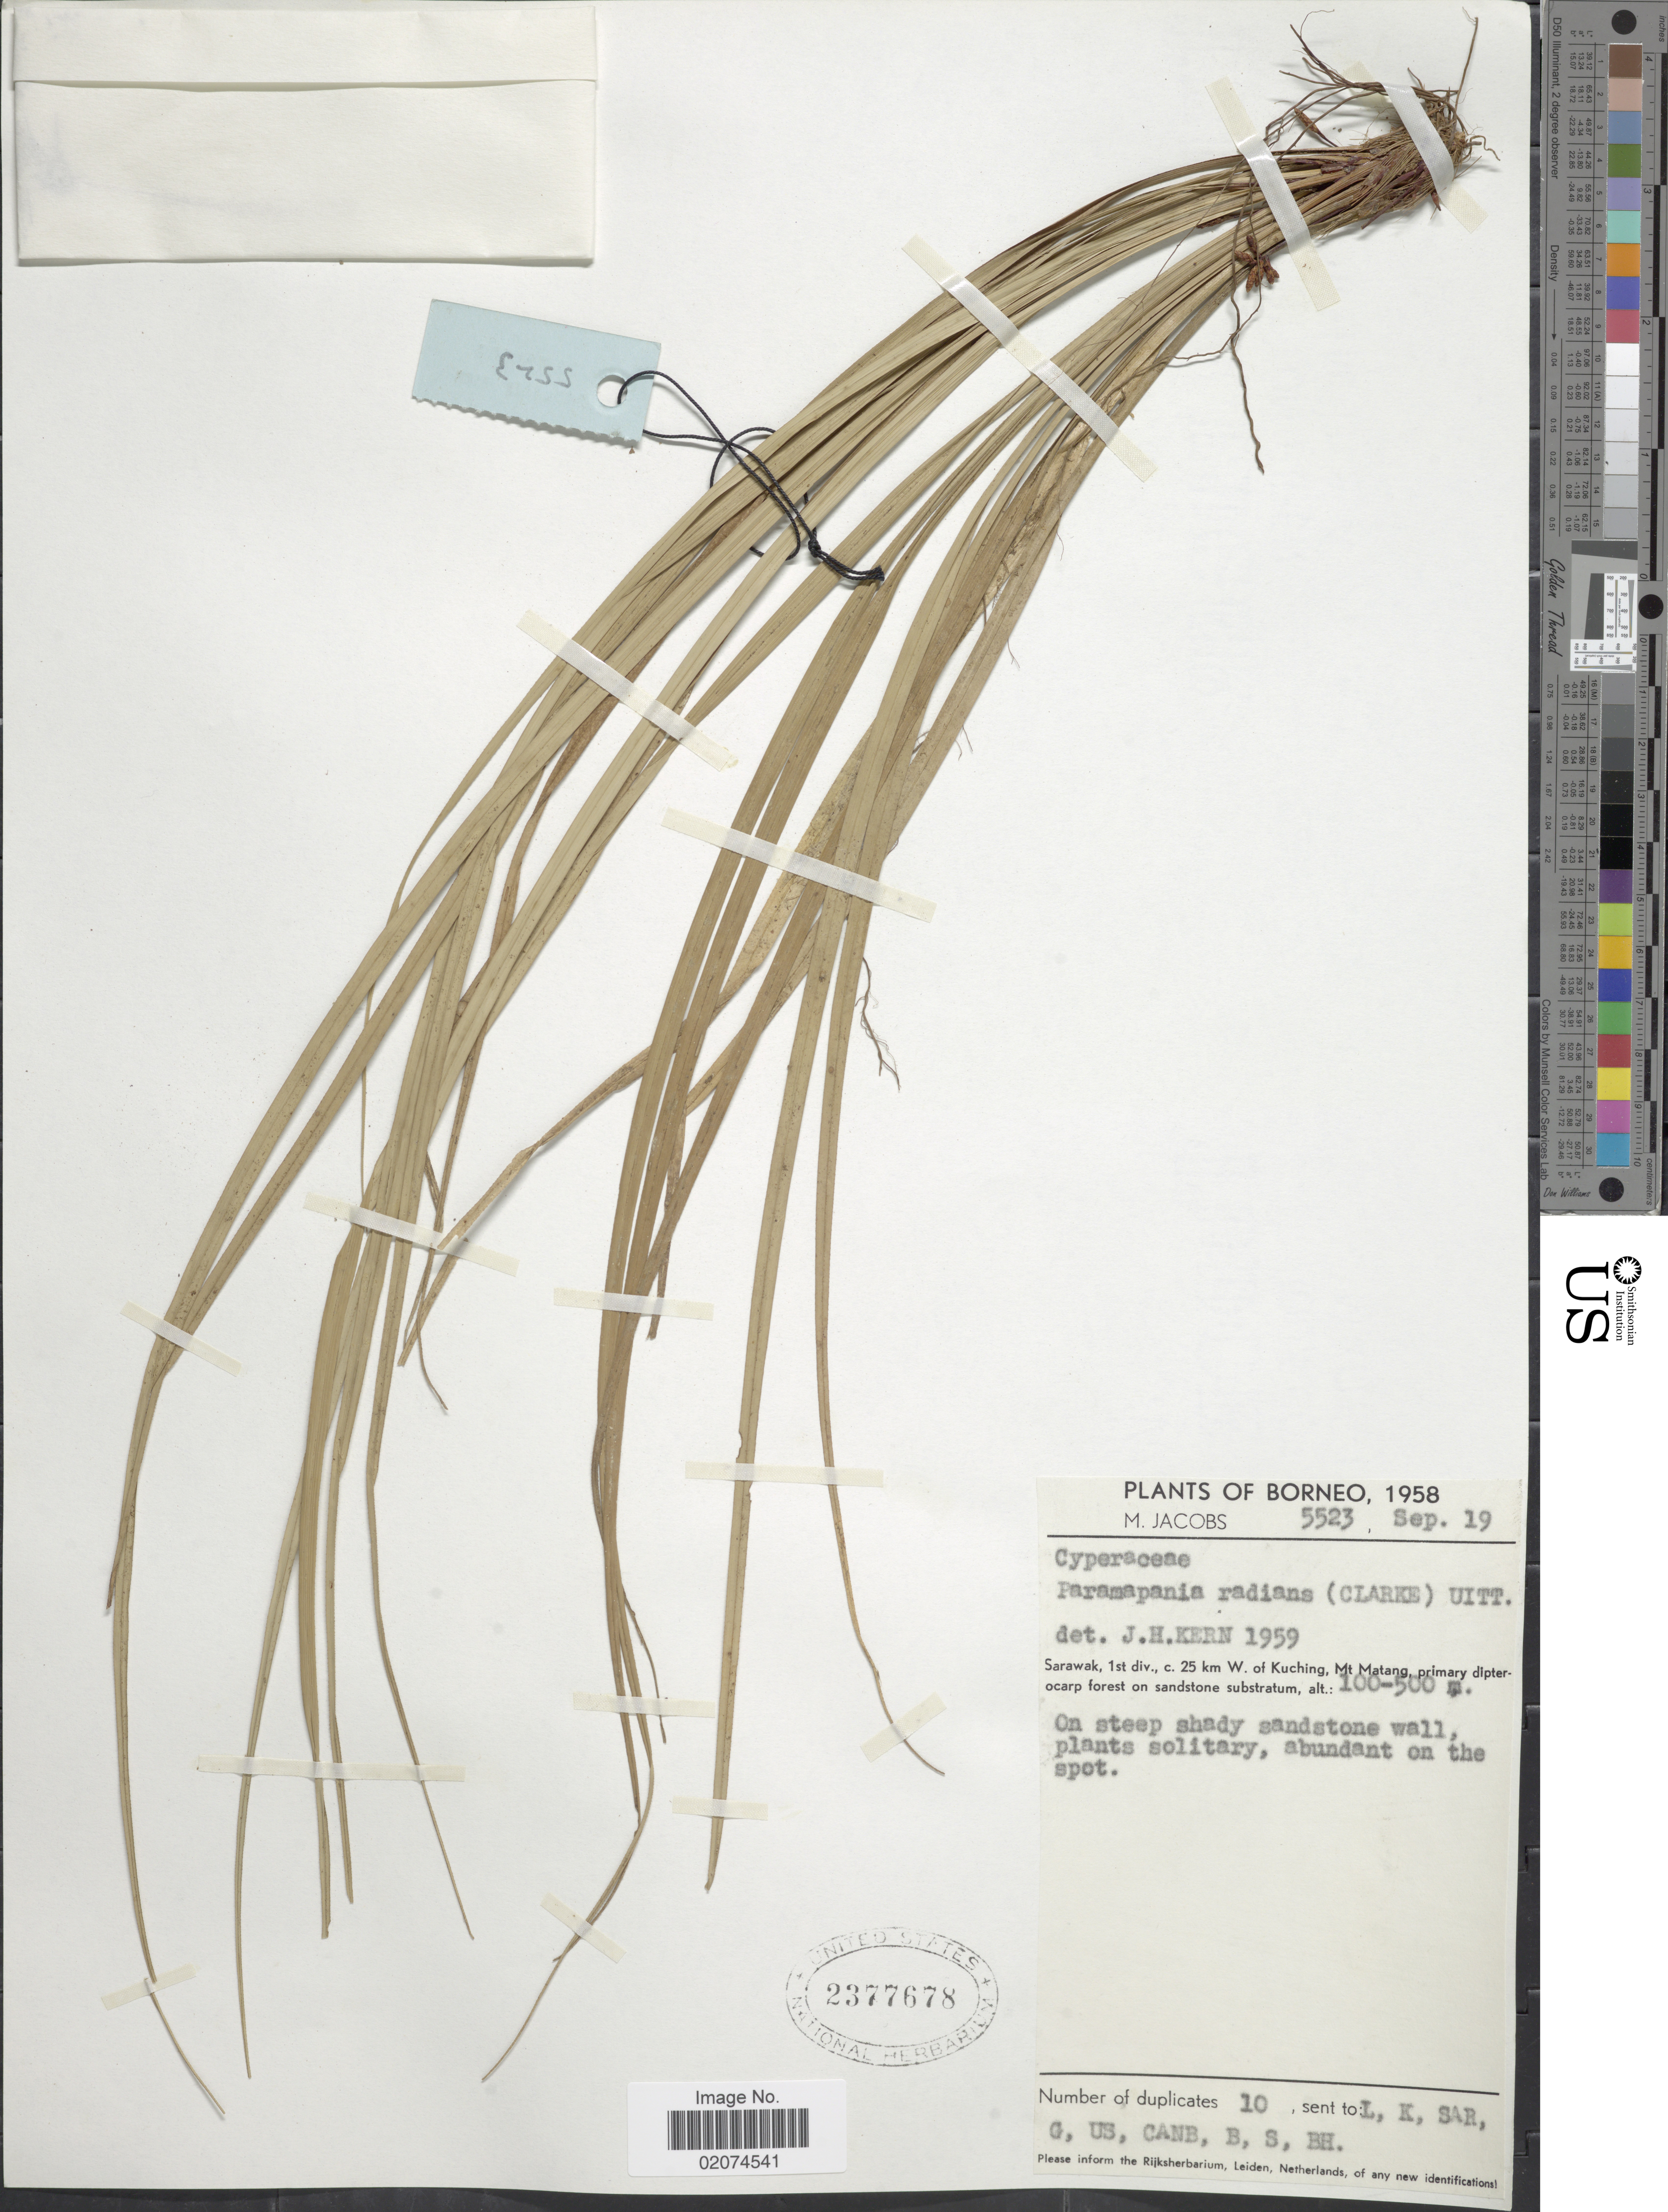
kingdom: Plantae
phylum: Tracheophyta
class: Liliopsida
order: Poales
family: Cyperaceae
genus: Paramapania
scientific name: Paramapania radians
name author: (C.B. Clarke) Uittien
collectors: M. Jacobs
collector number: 5523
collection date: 1958-09-19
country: Malaysia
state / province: Sarawak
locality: Sarawak, 1st div., 25km W of Kuching, Mt. Matang, primary dipter ocarp forest on sandstone substratum.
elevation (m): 100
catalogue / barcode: US 2377678